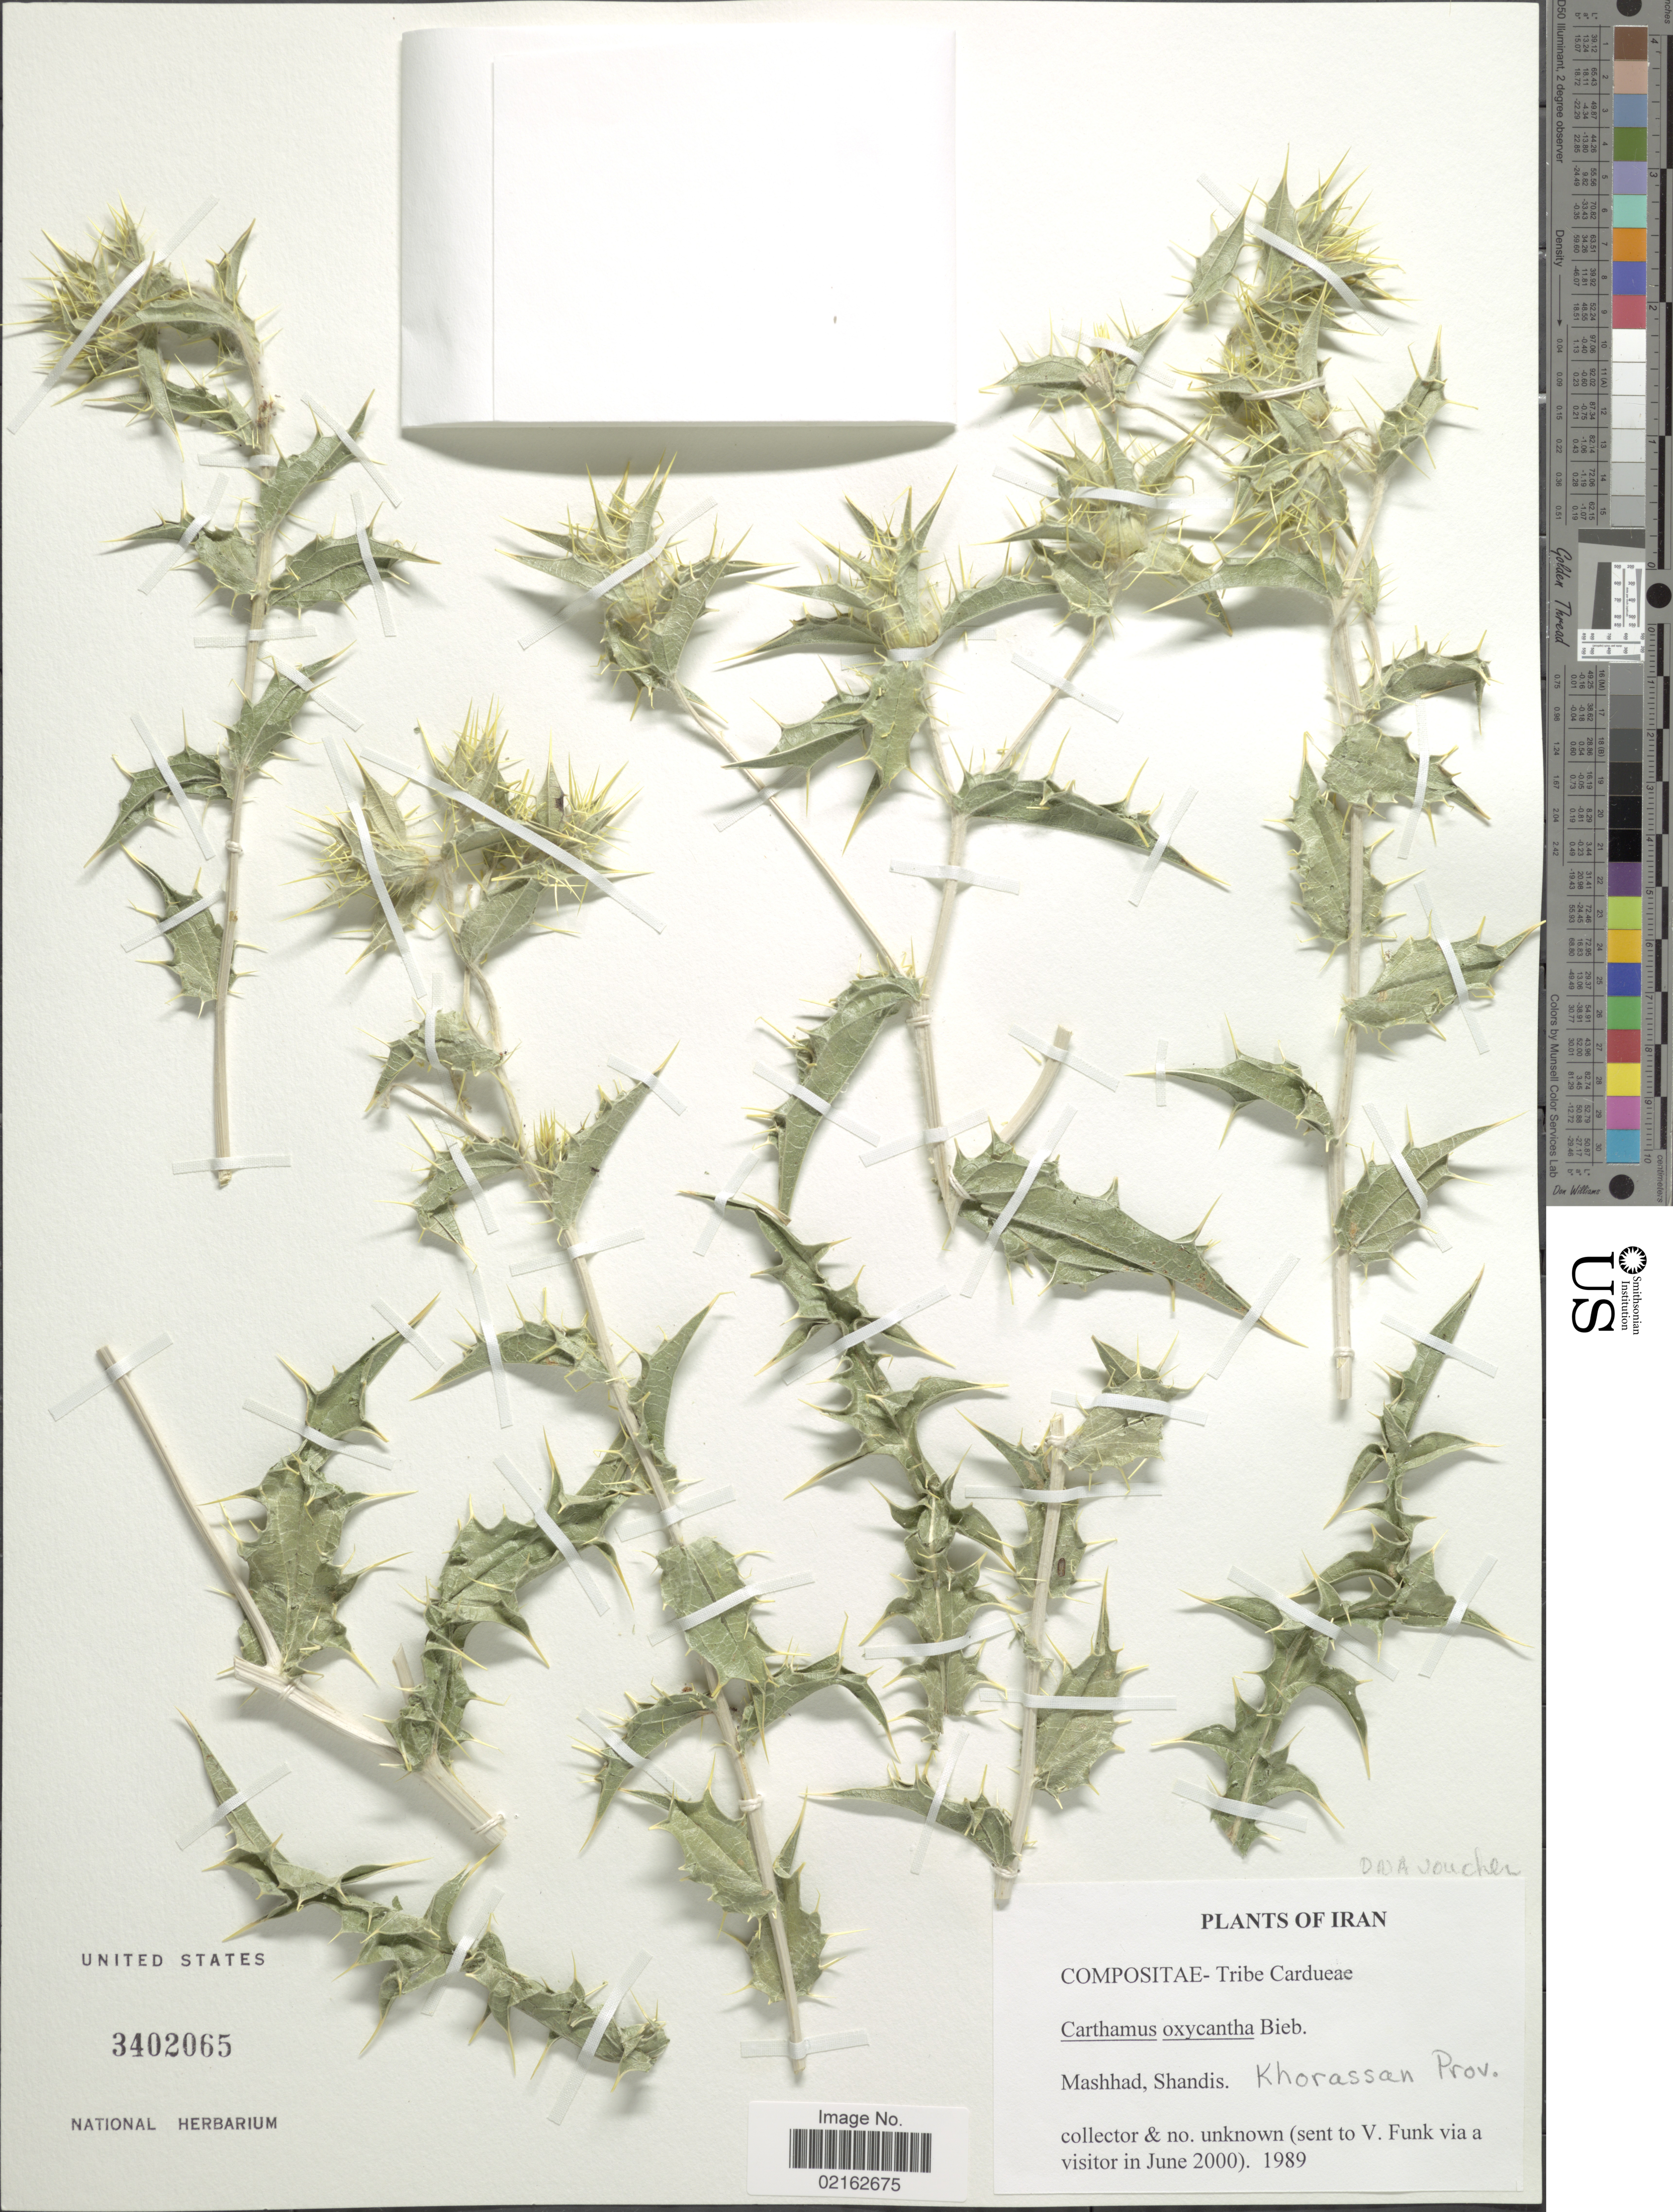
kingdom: Plantae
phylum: Tracheophyta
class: Magnoliopsida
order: Asterales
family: Asteraceae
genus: Carthamus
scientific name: Carthamus oxyacantha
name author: M. Bieb.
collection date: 1989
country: Iran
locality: Mashhad, Shandis, Khorasan Prov.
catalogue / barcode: US 3402065